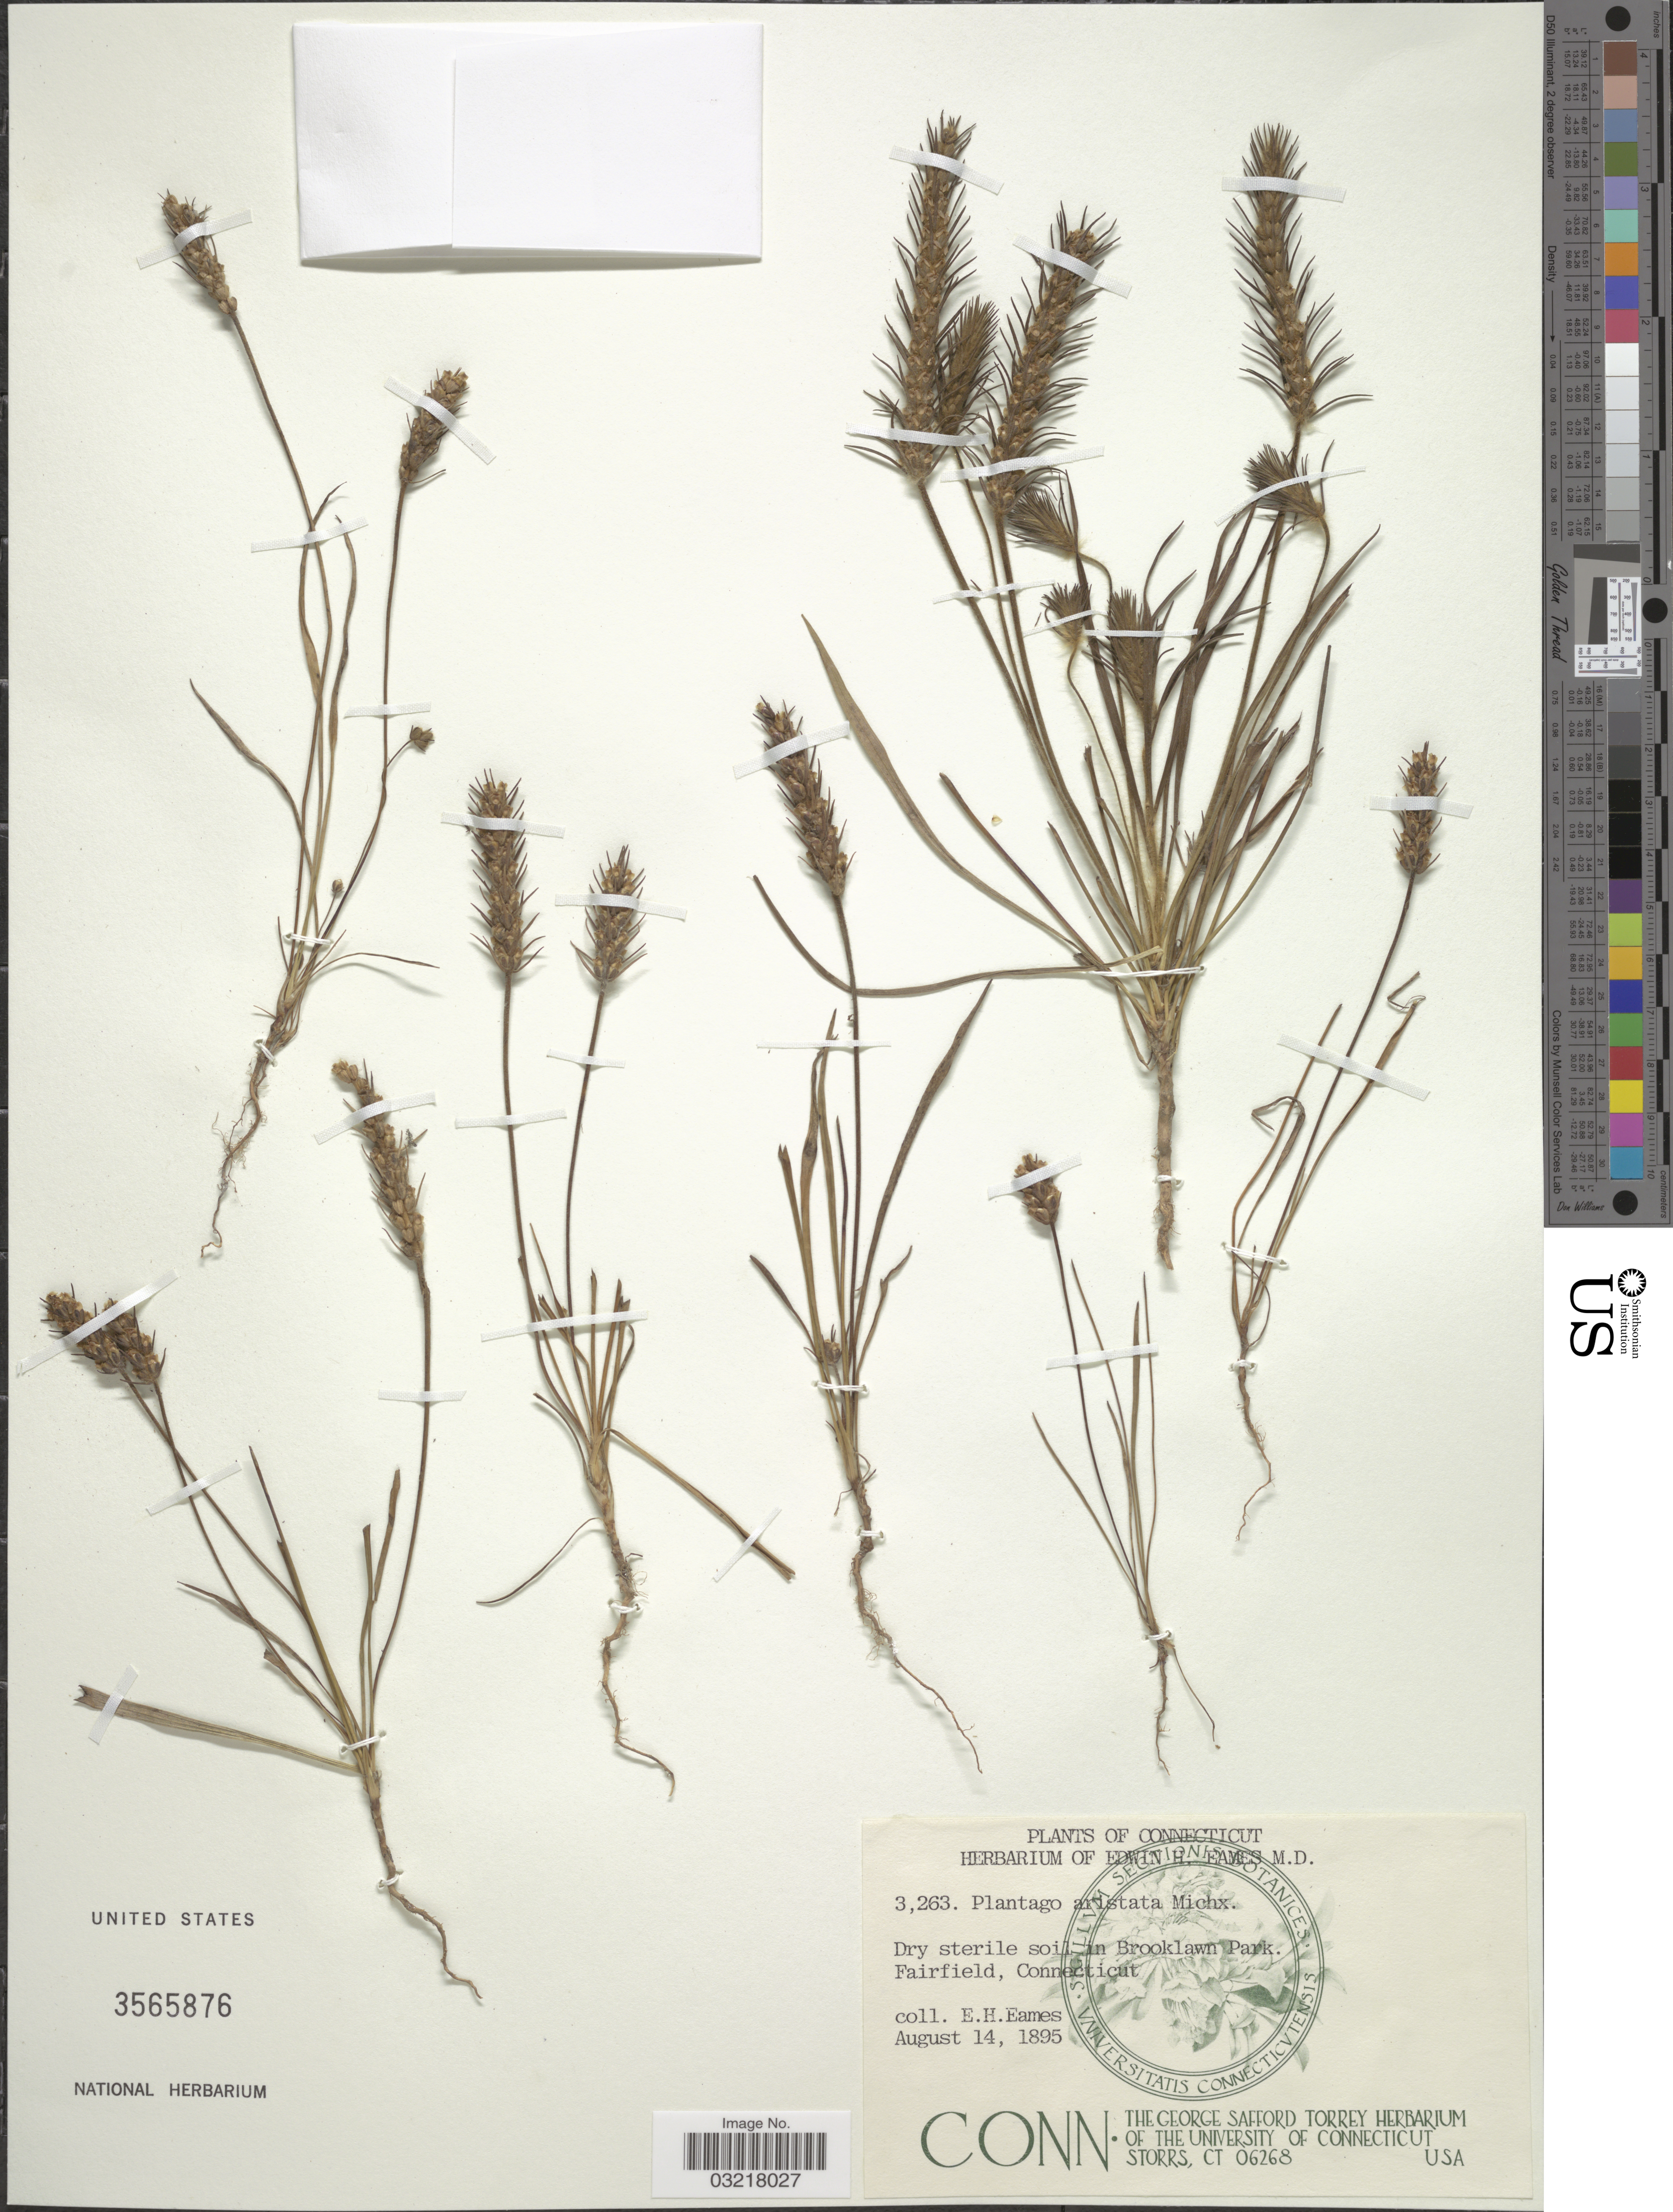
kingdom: Plantae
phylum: Tracheophyta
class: Magnoliopsida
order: Lamiales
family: Plantaginaceae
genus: Plantago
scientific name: Plantago aristata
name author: Michx.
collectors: E. H. Eames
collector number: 3263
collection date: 1895-08-14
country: United States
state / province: Connecticut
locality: Brooklawn Park. Fairfield.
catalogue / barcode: US 3565876